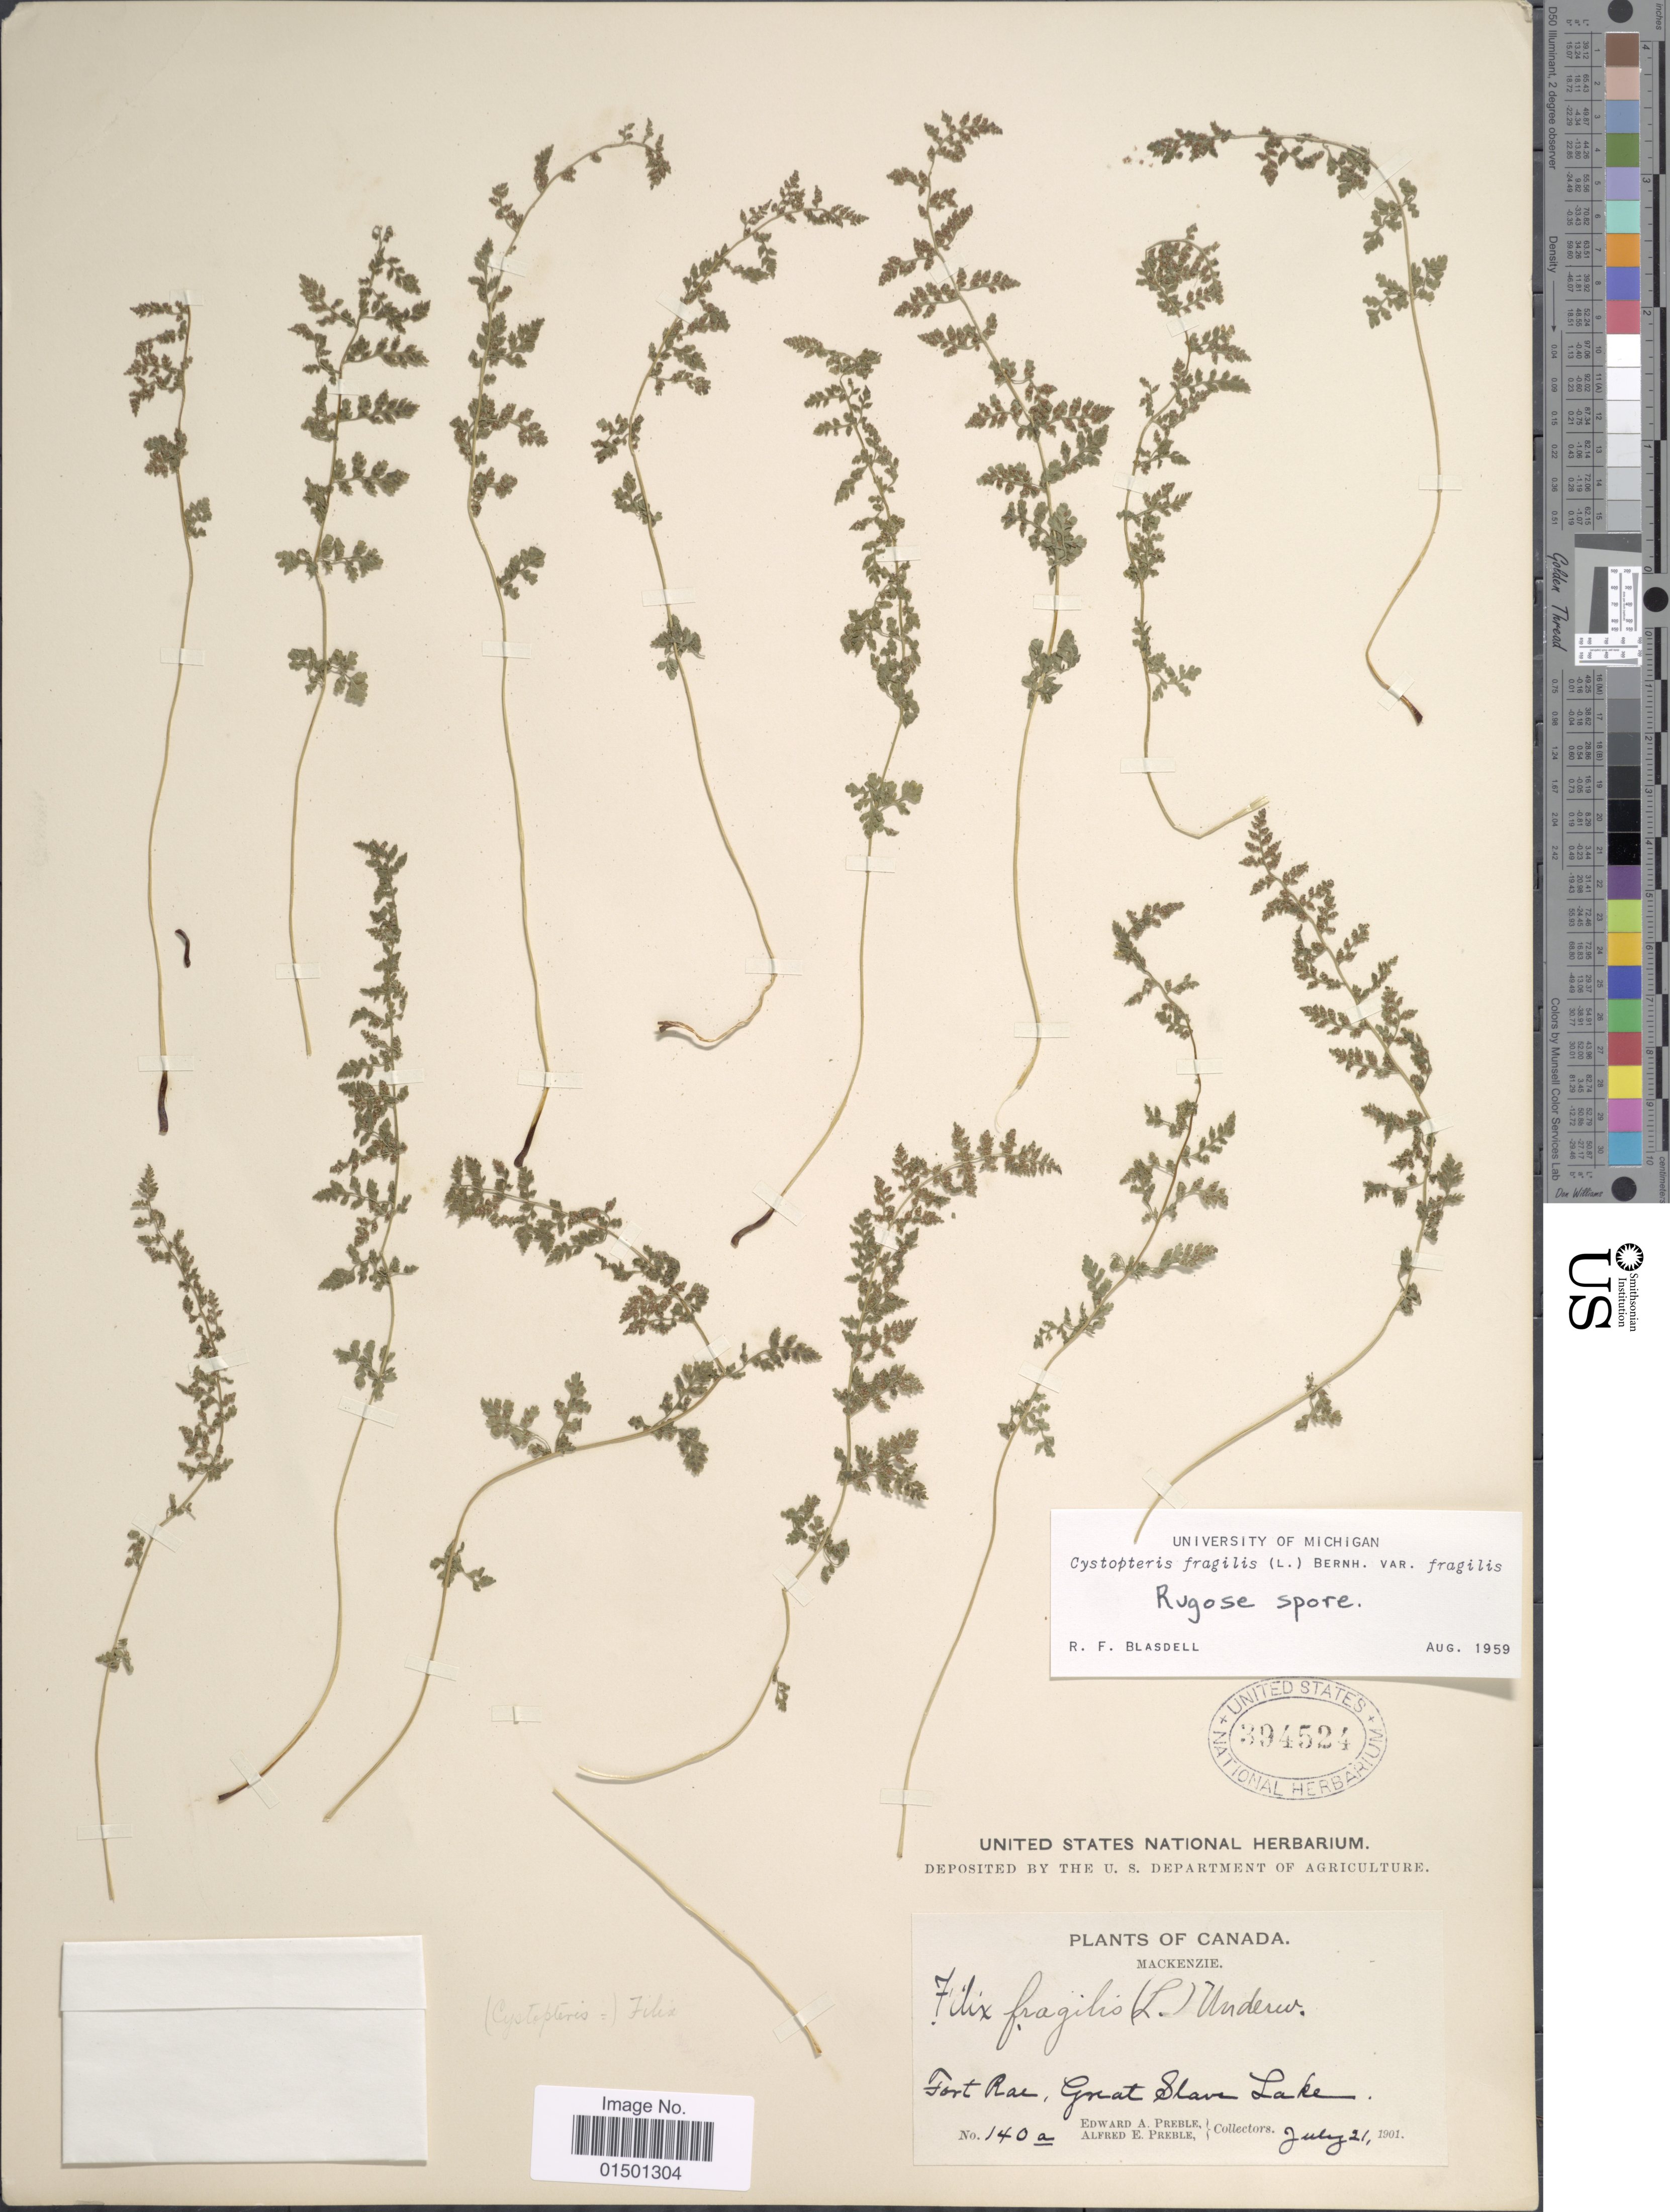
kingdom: Plantae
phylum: Tracheophyta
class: Polypodiopsida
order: Polypodiales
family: Cystopteridaceae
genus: Cystopteris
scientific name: Cystopteris fragilis var. dickieana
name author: B. Boivin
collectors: E. Preble & A. Preble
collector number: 140a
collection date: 1901-07-21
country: Canada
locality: Mackenzie, Fort Rae, Great Slave Lake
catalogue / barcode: US 394524